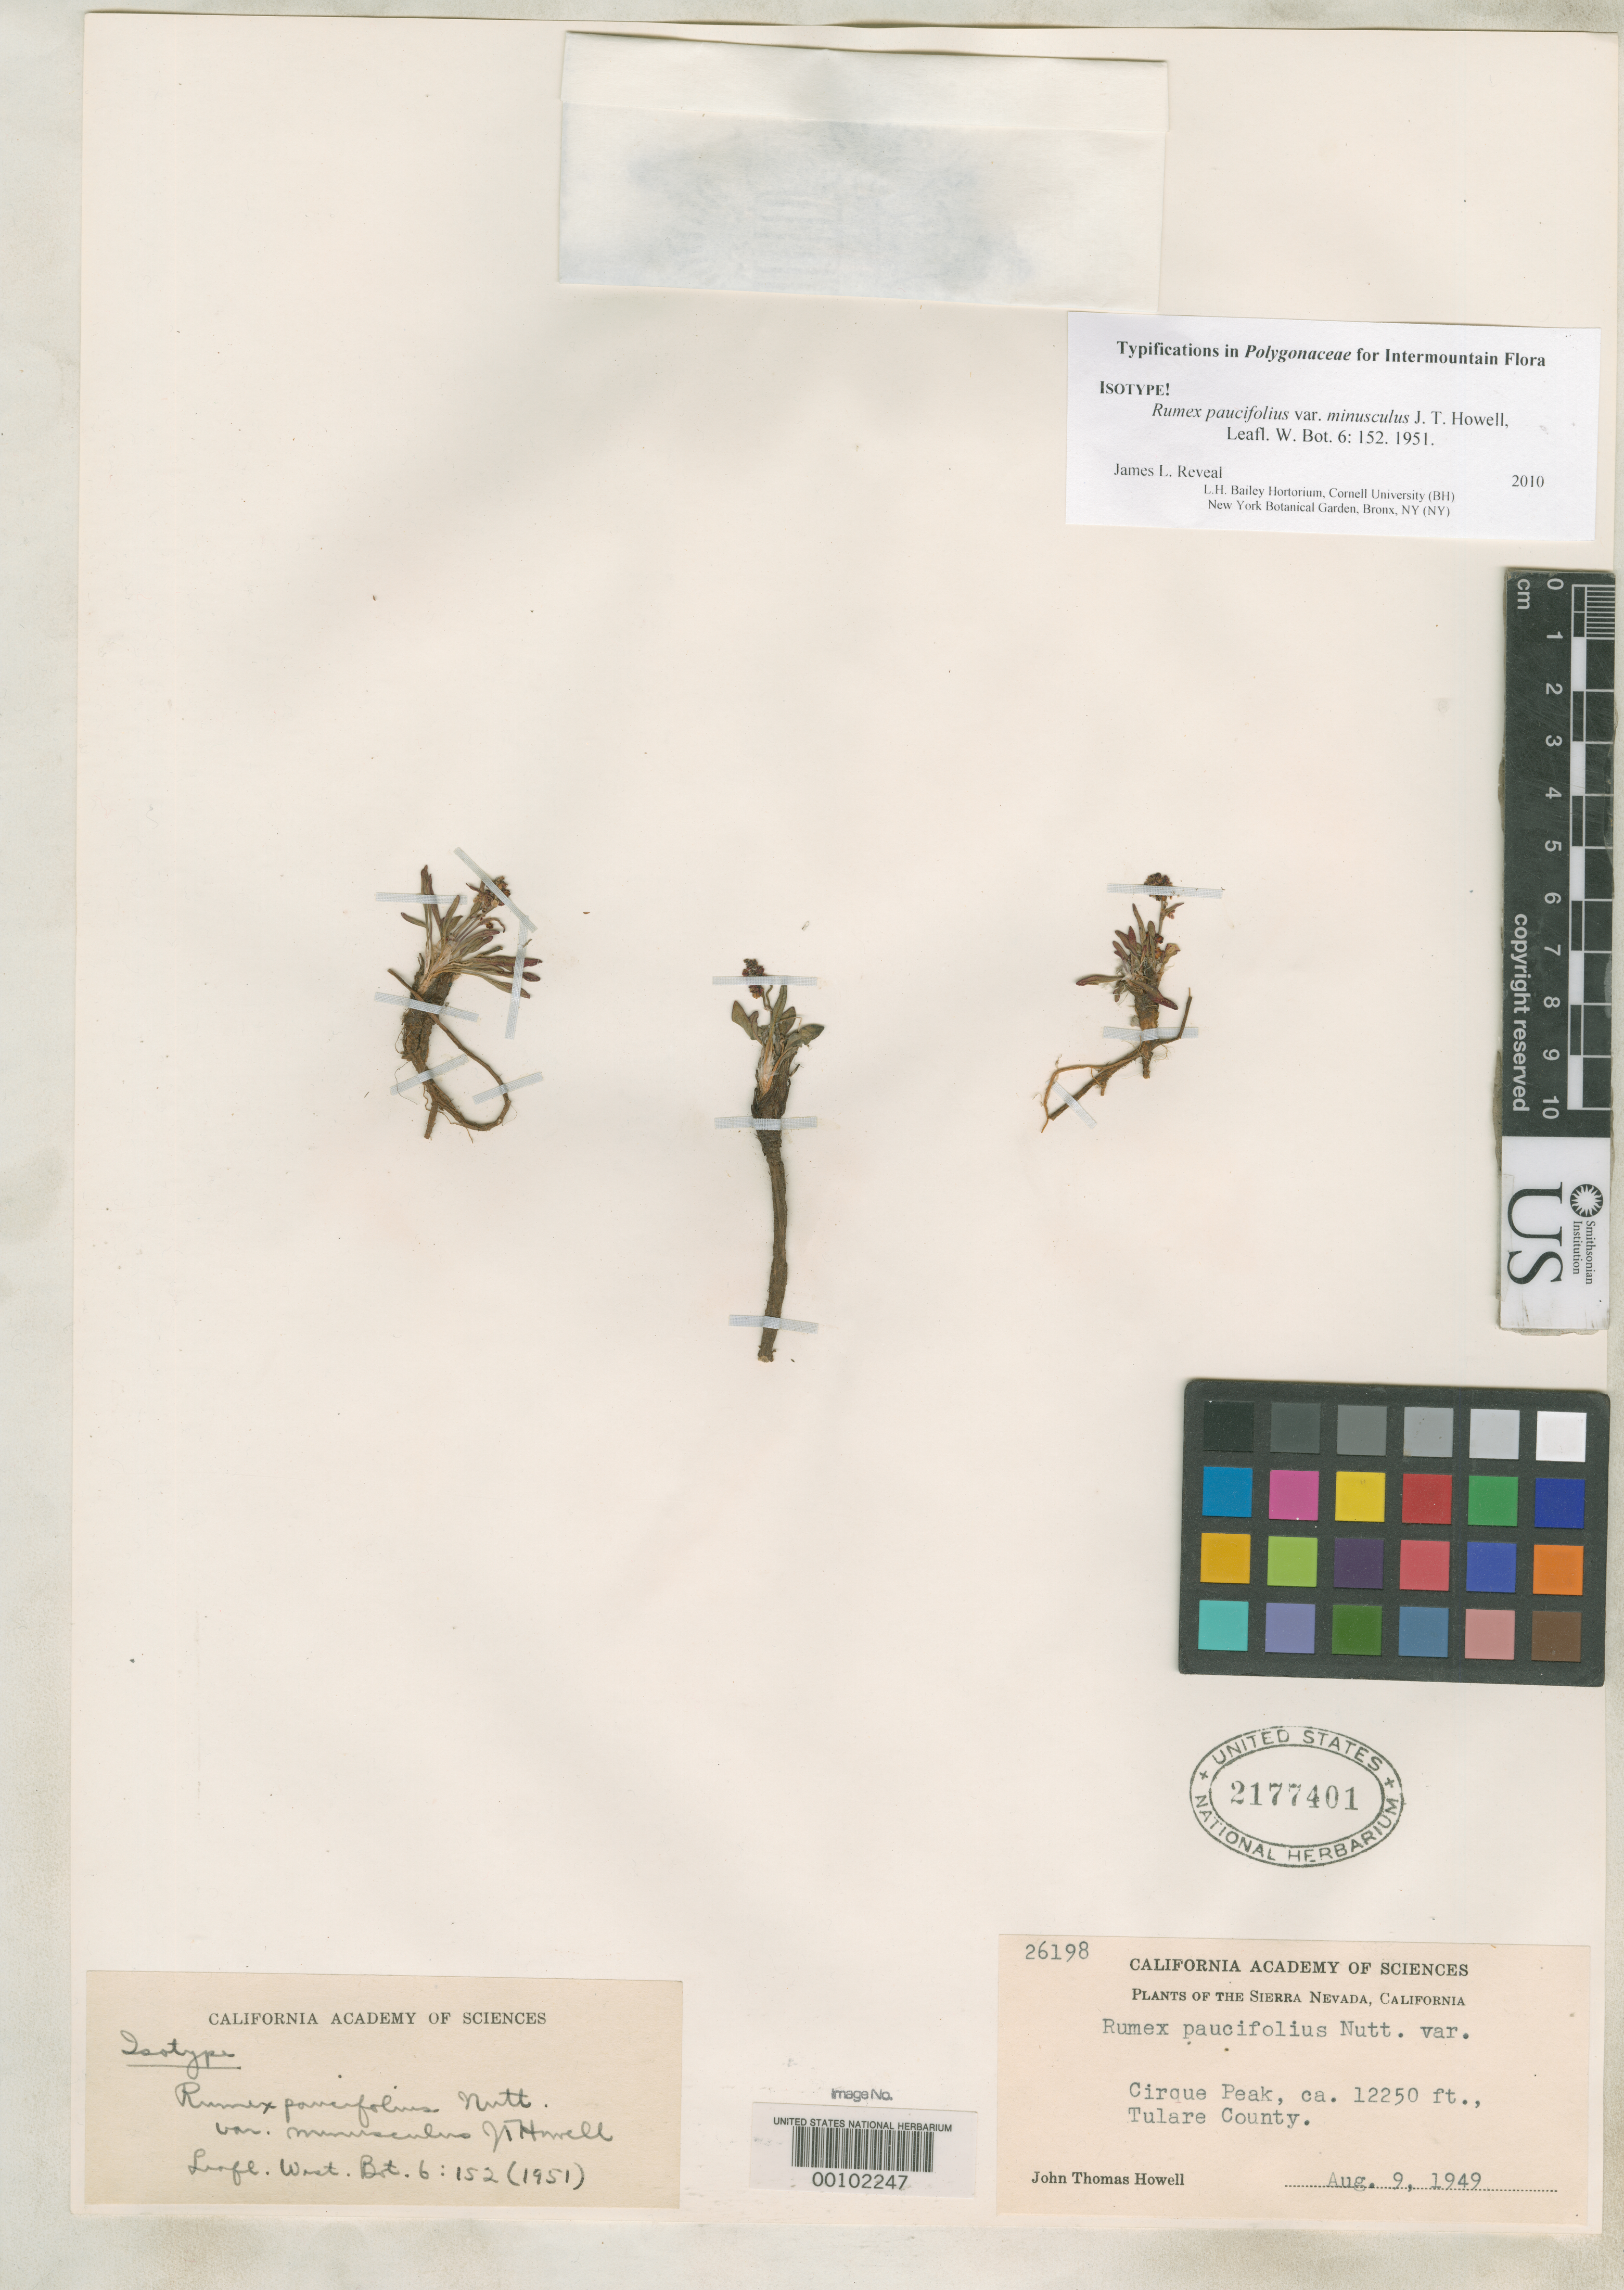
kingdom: Plantae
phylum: Tracheophyta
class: Magnoliopsida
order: Caryophyllales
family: Polygonaceae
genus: Rumex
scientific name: Rumex paucifolius var. minusculus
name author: J.T. Howell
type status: Isotype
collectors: J. T. Howell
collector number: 26198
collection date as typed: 09 Aug 1949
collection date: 1949-08-09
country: United States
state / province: California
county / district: Tulare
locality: Cirque peak, Sierra Nevada.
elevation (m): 3734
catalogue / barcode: US 2177401